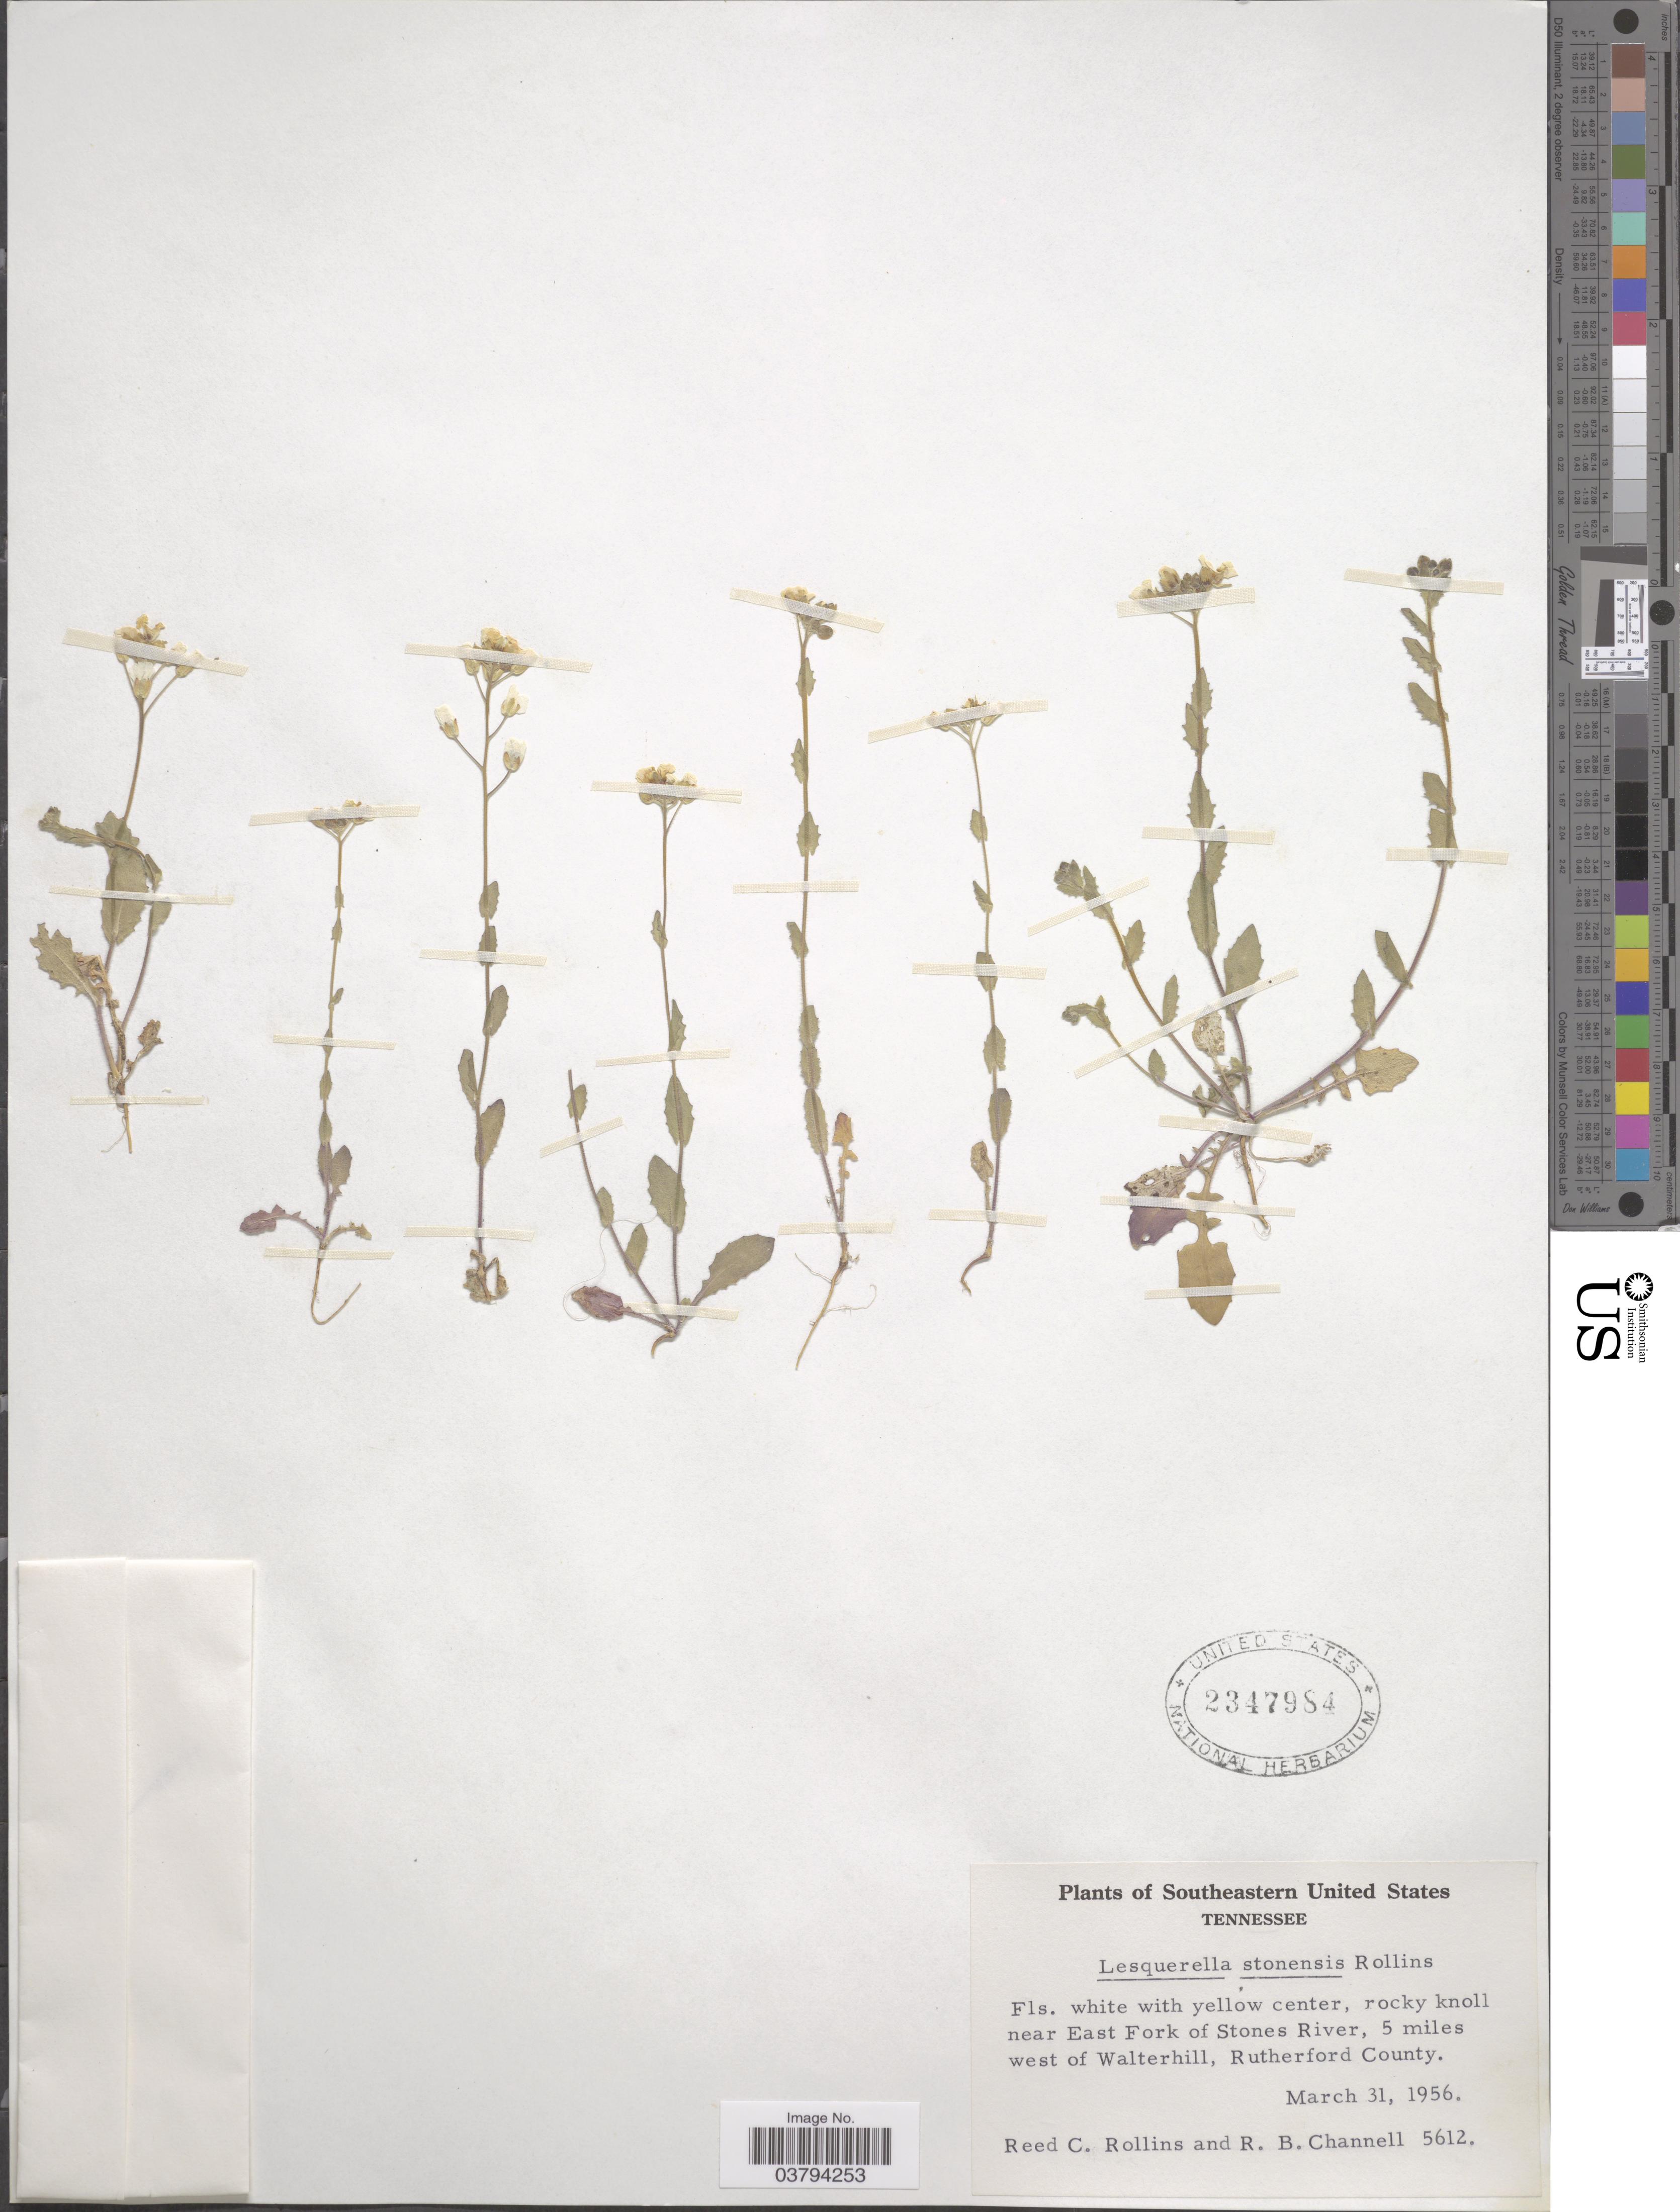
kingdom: Plantae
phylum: Tracheophyta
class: Magnoliopsida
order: Brassicales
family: Brassicaceae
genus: Lesquerella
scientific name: Lesquerella stonensis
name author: Rollins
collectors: R. C. Rollins & R. B. Channell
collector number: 5612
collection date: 1956-03-31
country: United States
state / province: Tennessee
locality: Rocky knoll near East Fork of Stones River, 5 miles west of Walterhill, Rutherford County.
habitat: near river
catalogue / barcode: US 2347984